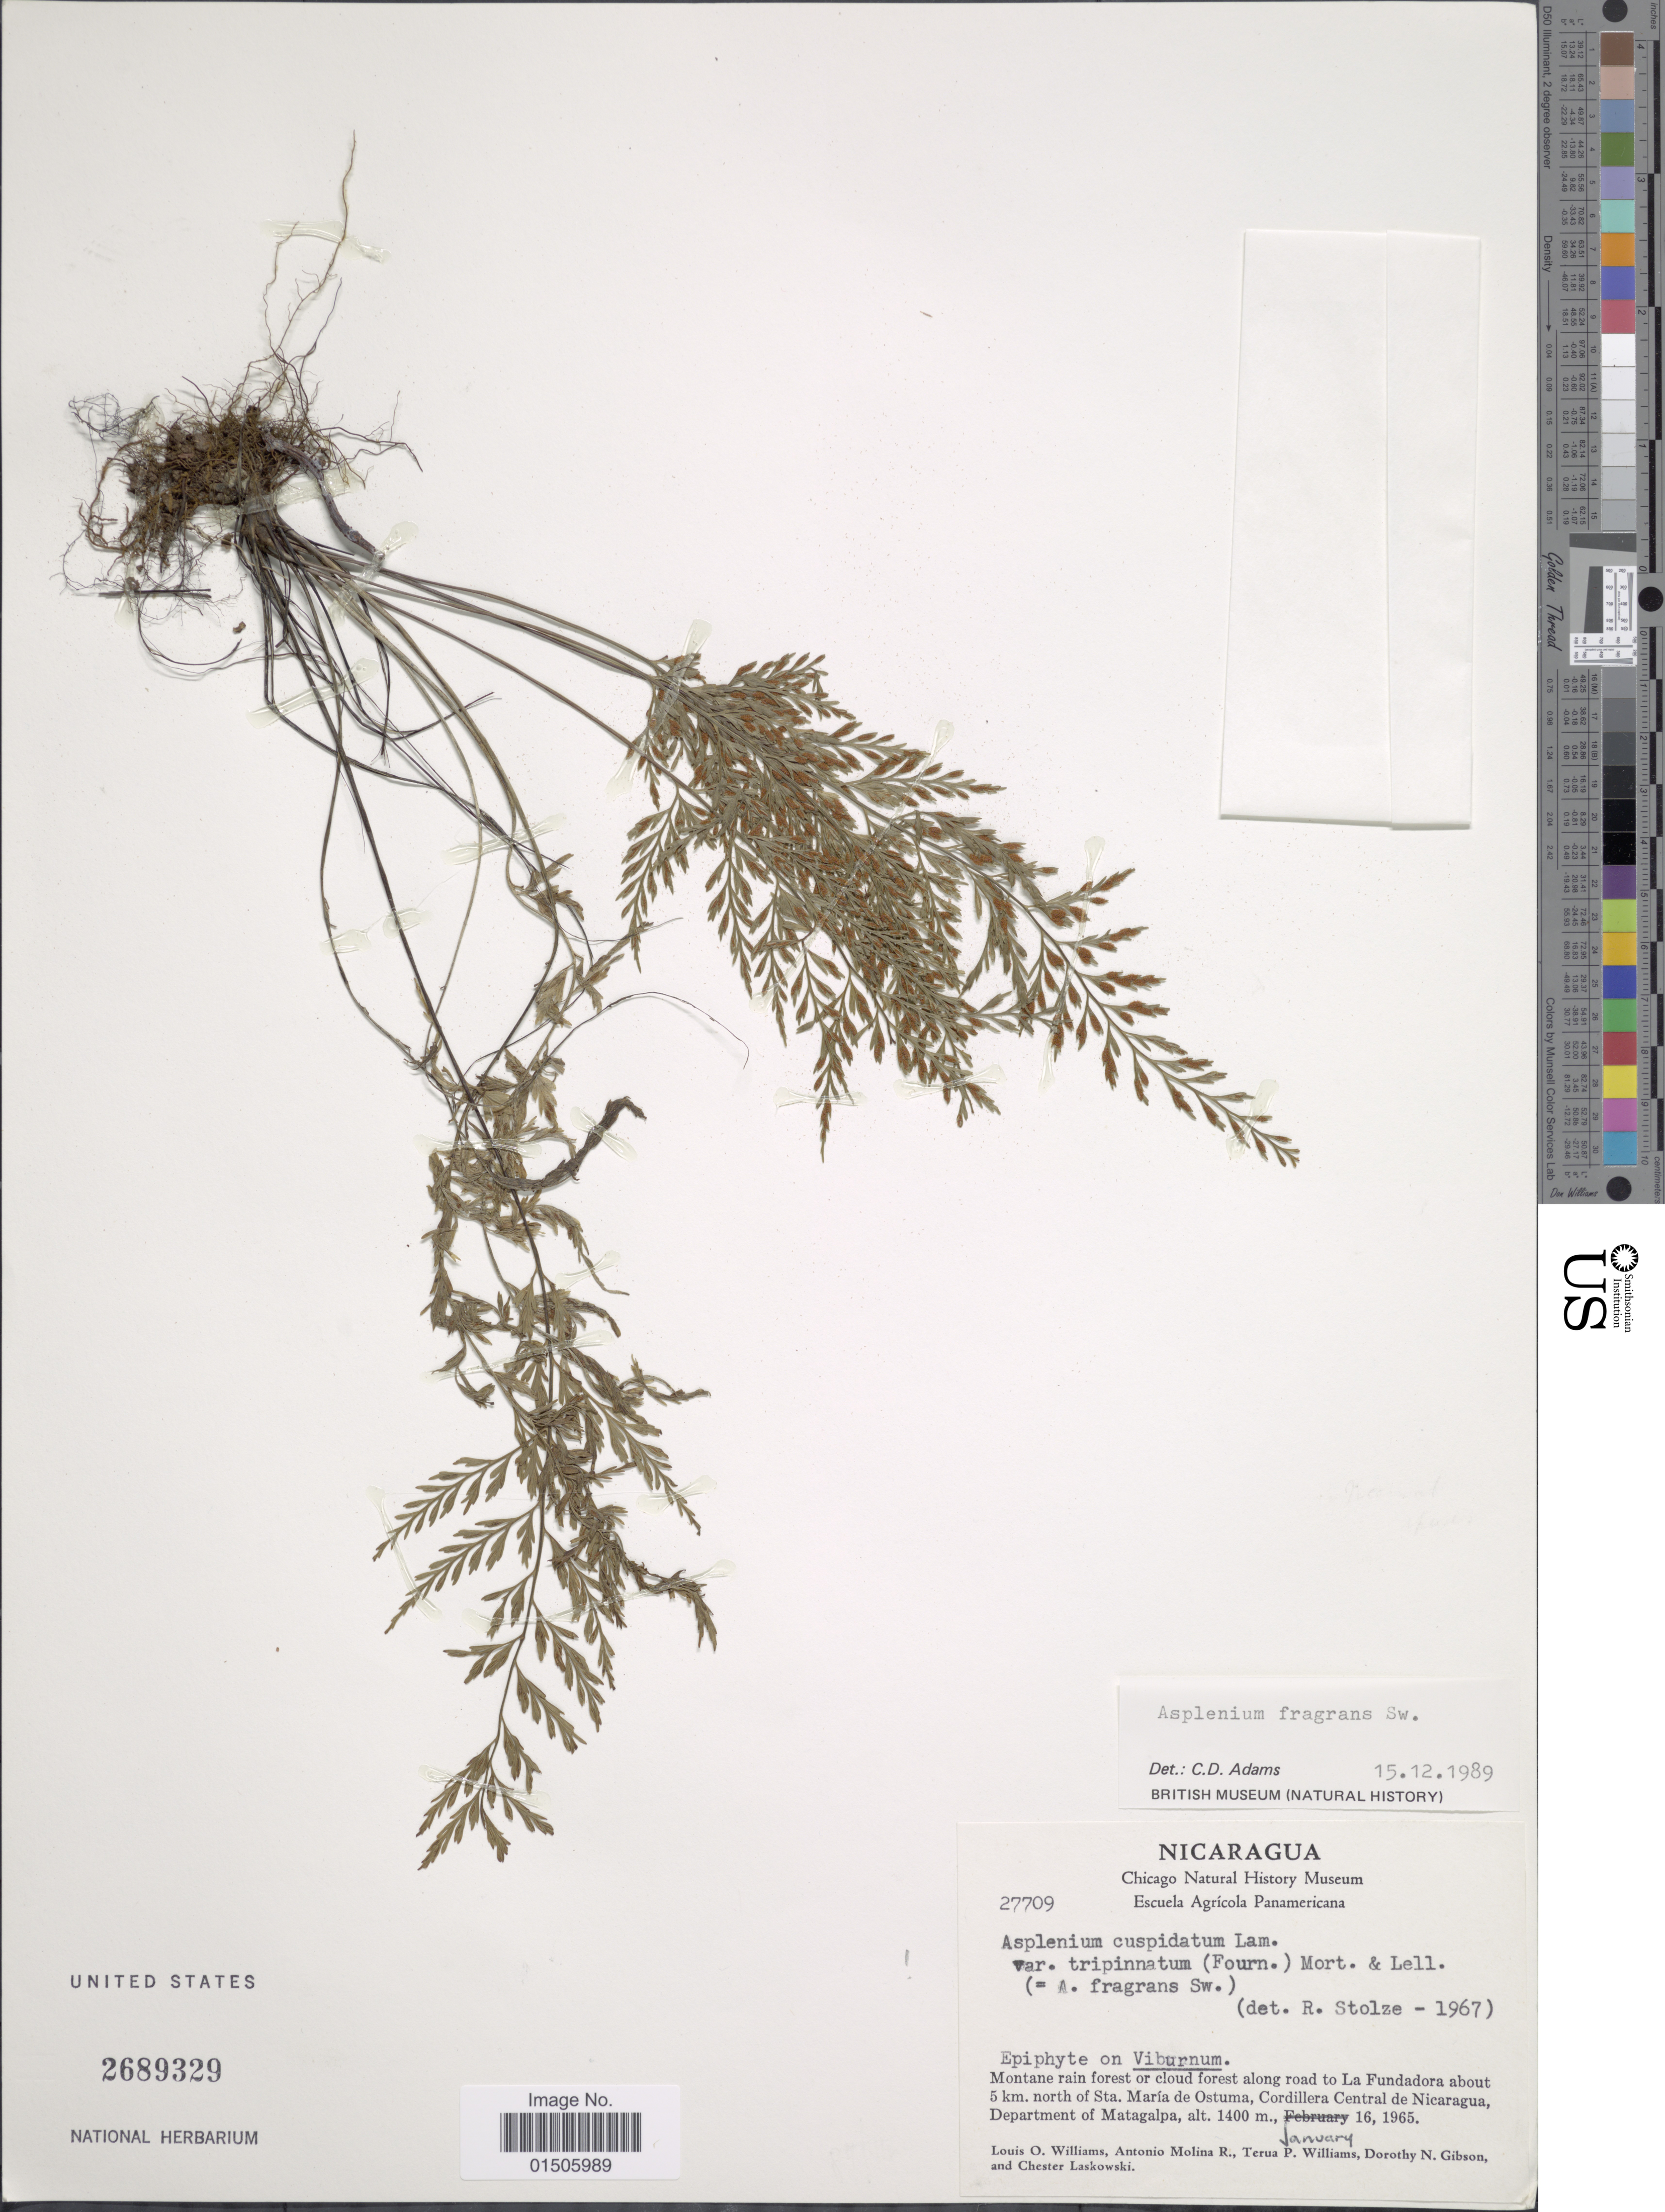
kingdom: Plantae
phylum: Tracheophyta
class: Polypodiopsida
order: Polypodiales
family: Aspleniaceae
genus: Asplenium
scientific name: Asplenium cuspidatum var. tripinnatum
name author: (E. Fourn.) C.V. Morton & Lellinger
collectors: L. O. Williams, A. Molina R., T. P. Williams, D. N. Gibson & et al.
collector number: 27709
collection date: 1965-01-16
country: Nicaragua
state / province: Matagalpa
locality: Epiphyte on Viburnum, Montane rain forest or cloud forest along road to La Fundadora about 5 km. north of Sta. Maria de Ostuma, Cordillera Central de Nicaragua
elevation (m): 1400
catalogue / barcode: US 2689329